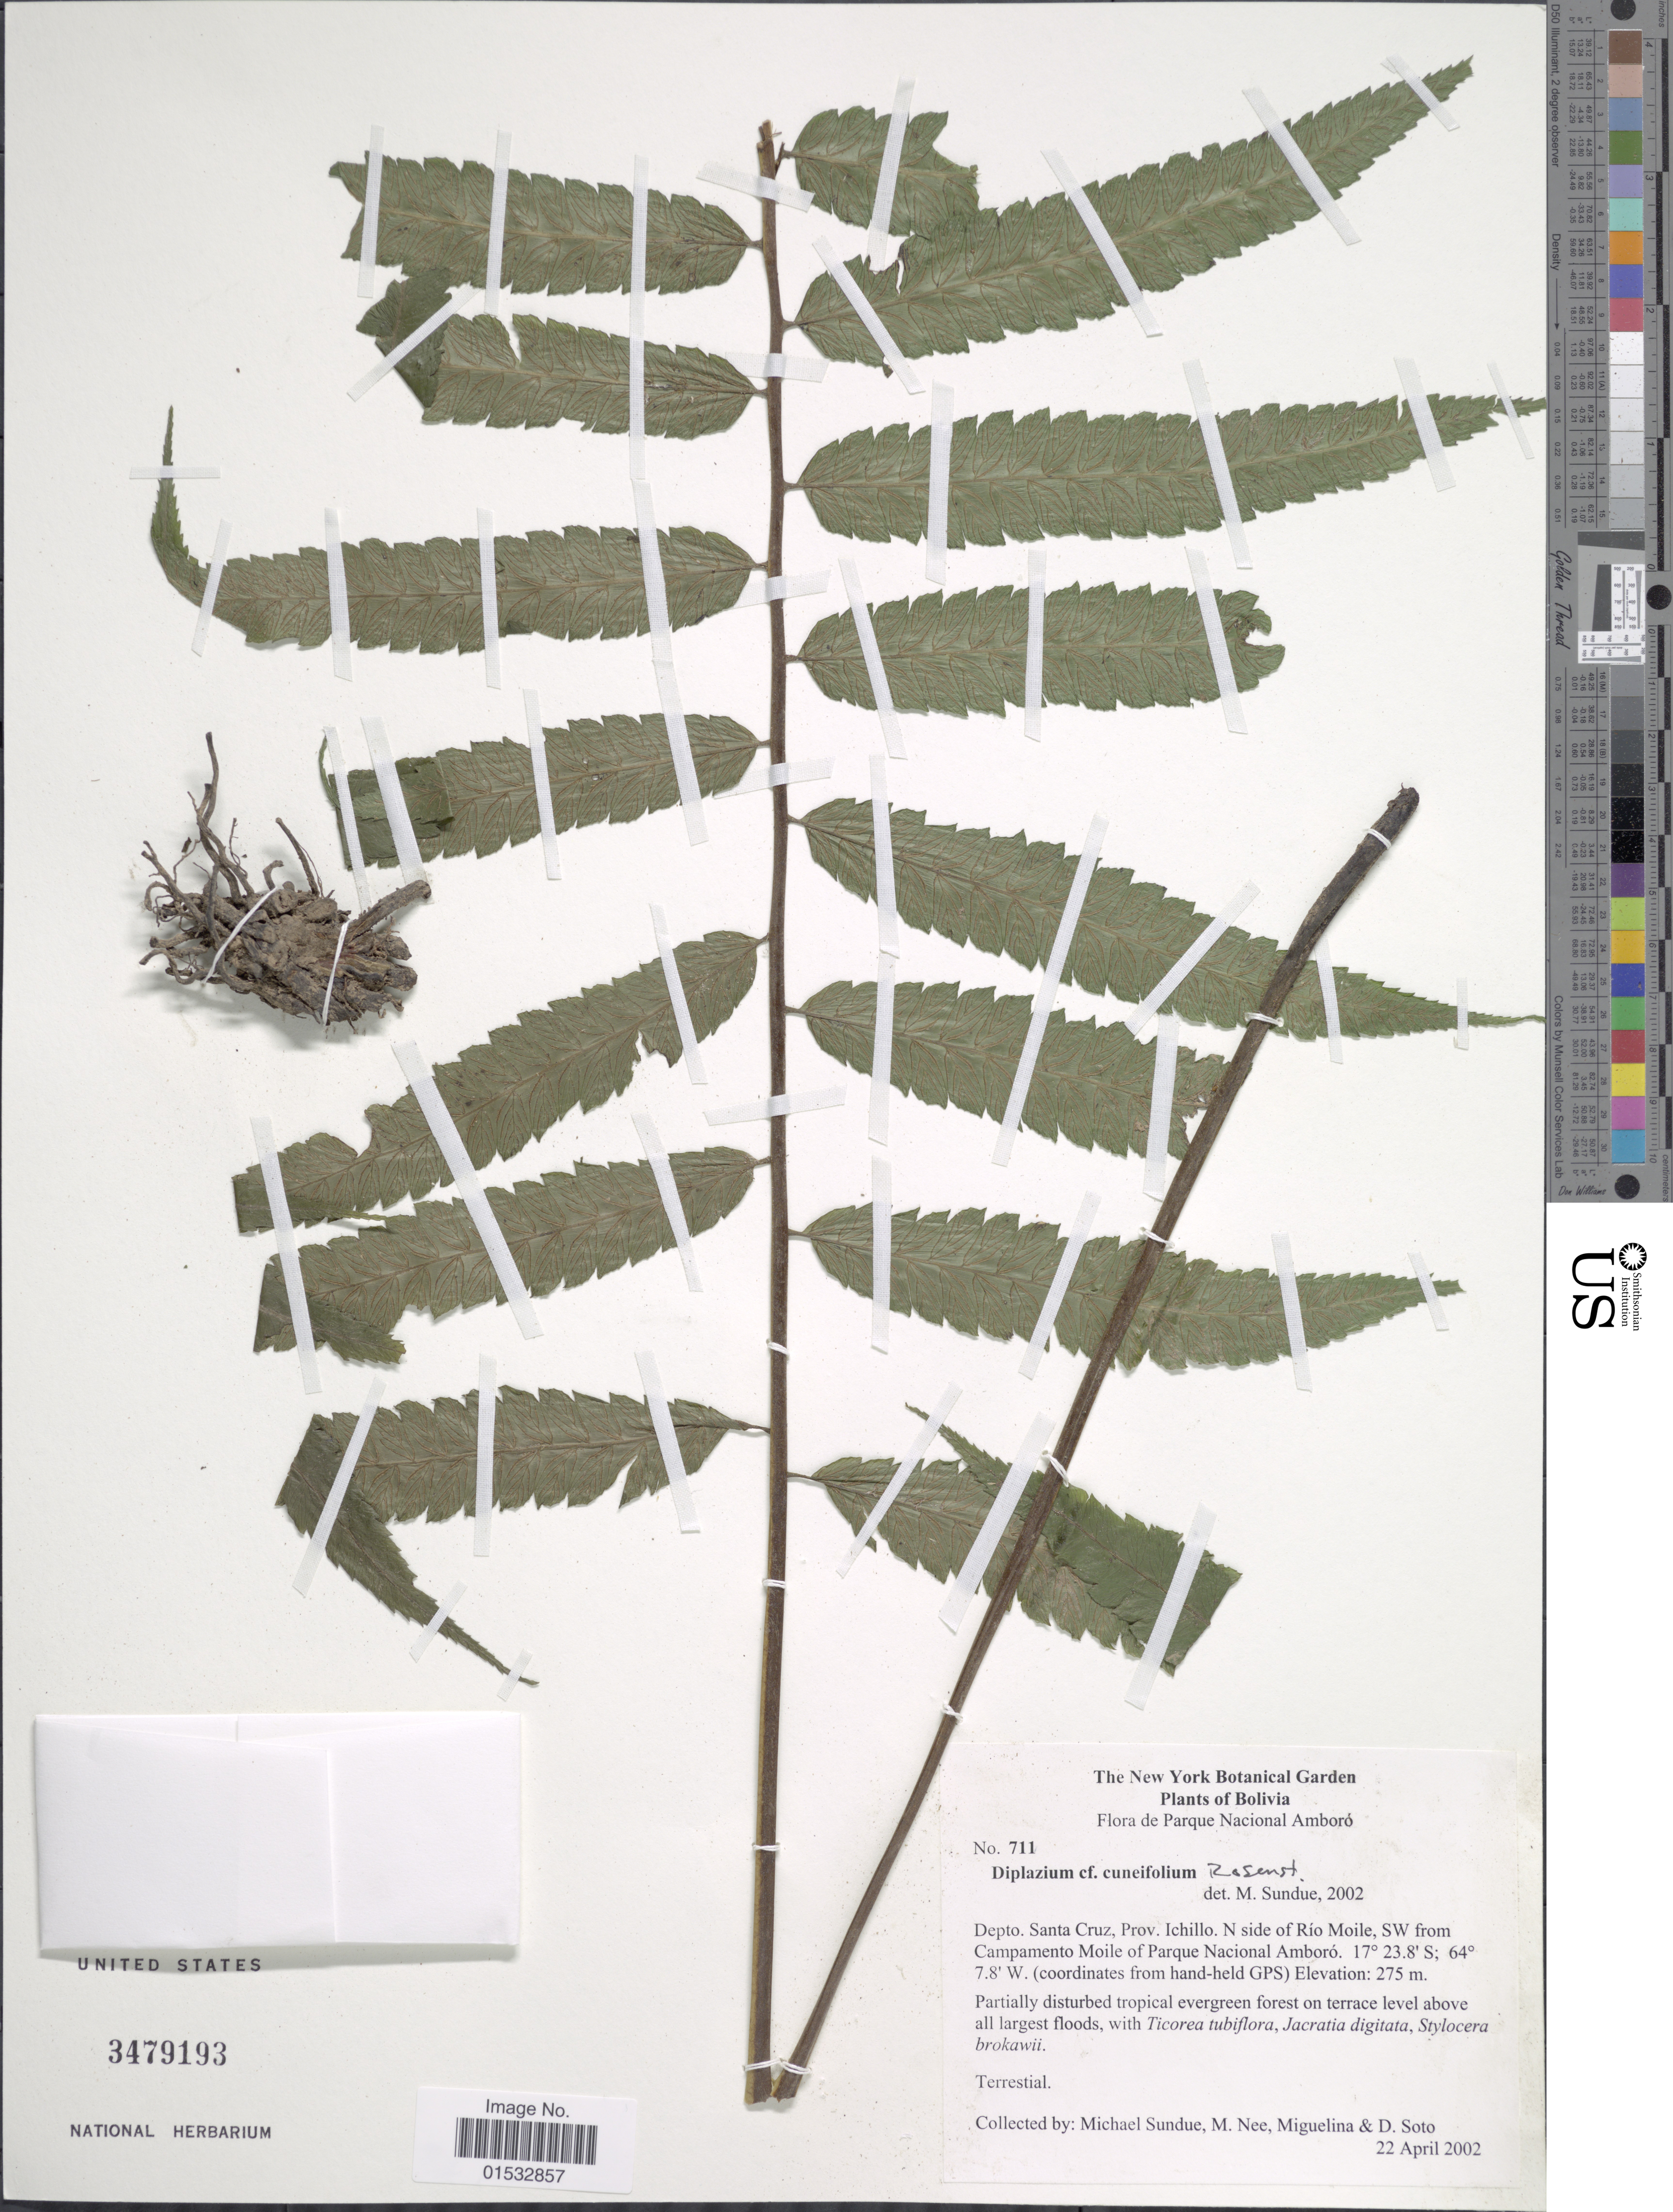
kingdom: Plantae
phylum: Tracheophyta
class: Polypodiopsida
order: Polypodiales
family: Athyriaceae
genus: Diplazium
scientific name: Diplazium cuneifolium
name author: Rosenst.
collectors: M. Sundue, M. Nee, M. Soto Arenas & D. Soto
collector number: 711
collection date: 2002-04-22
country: Bolivia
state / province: Santa Cruz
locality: Ichillo, N Side of Río Moile, SW from Campamento Moile of Parque Nacional Amboró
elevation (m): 275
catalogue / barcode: US 3479193